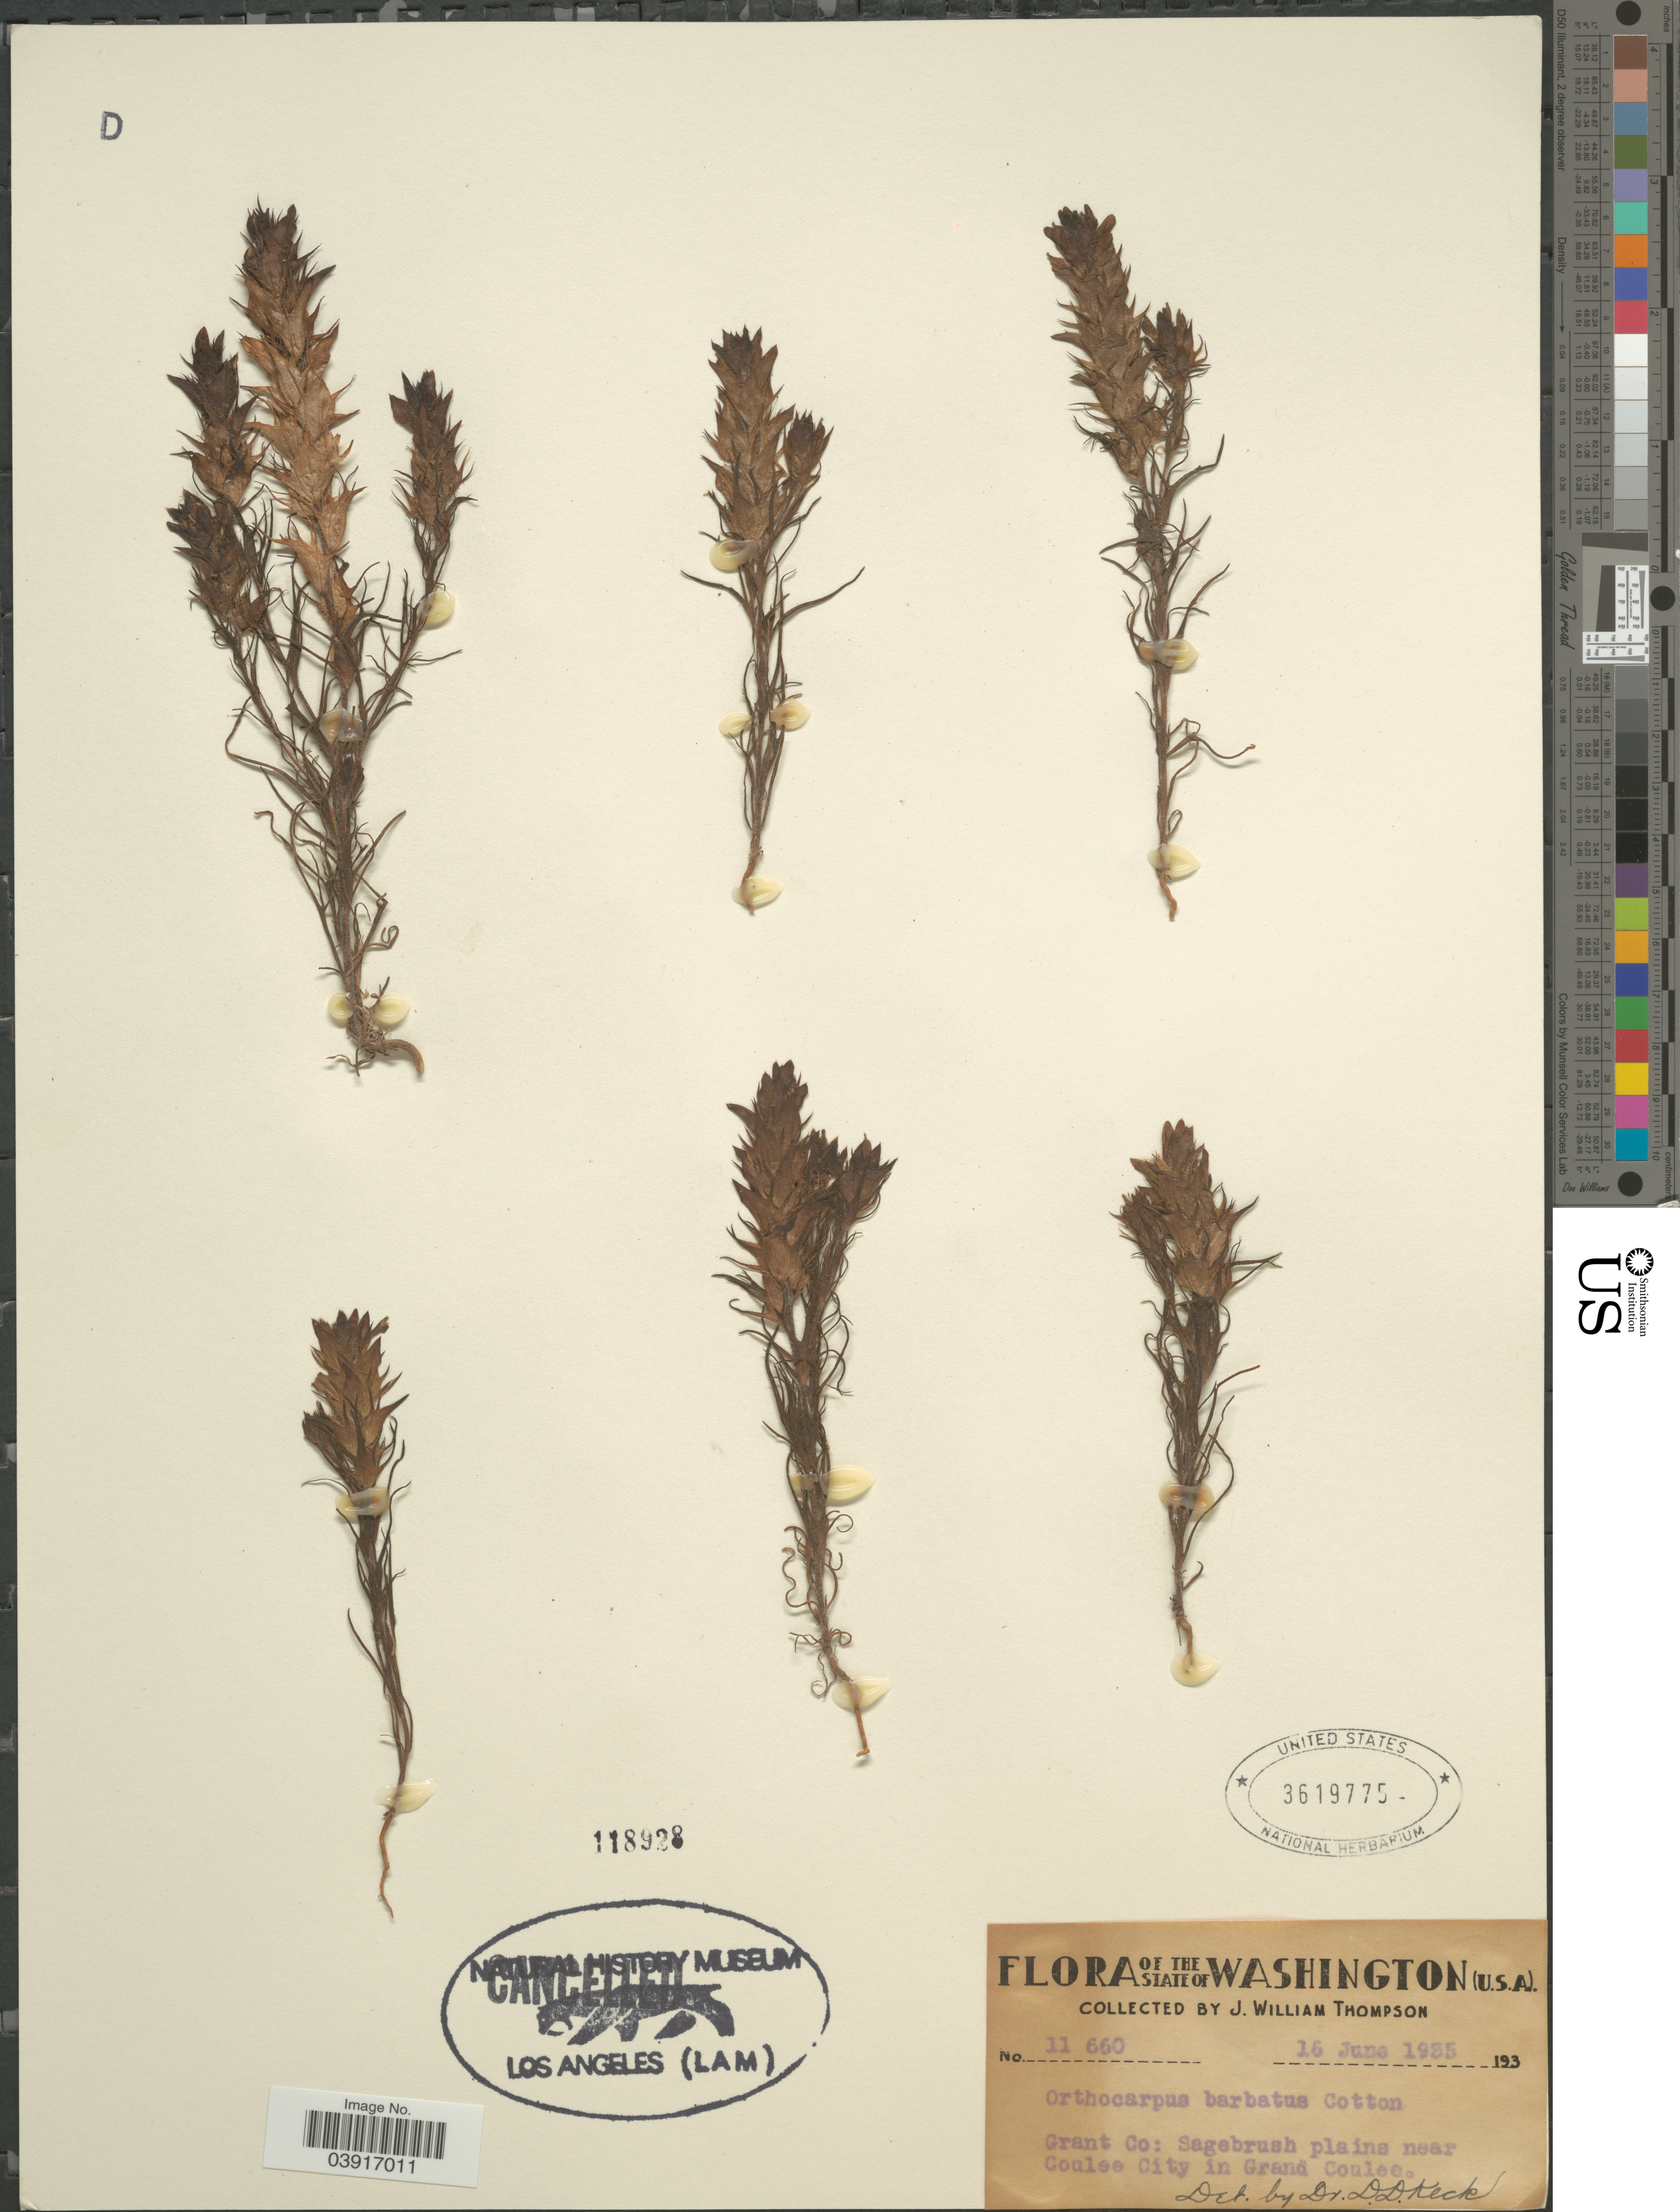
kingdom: Plantae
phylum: Tracheophyta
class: Magnoliopsida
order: Lamiales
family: Orobanchaceae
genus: Orthocarpus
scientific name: Orthocarpus barbatus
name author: J.S. Cotton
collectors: J. W. Thompson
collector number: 11660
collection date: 1935-06-16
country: United States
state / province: Washington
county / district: Grant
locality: Grant Co: Sagebrush slopes near Coulee City in Grand Coulee.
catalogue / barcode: US 3619775